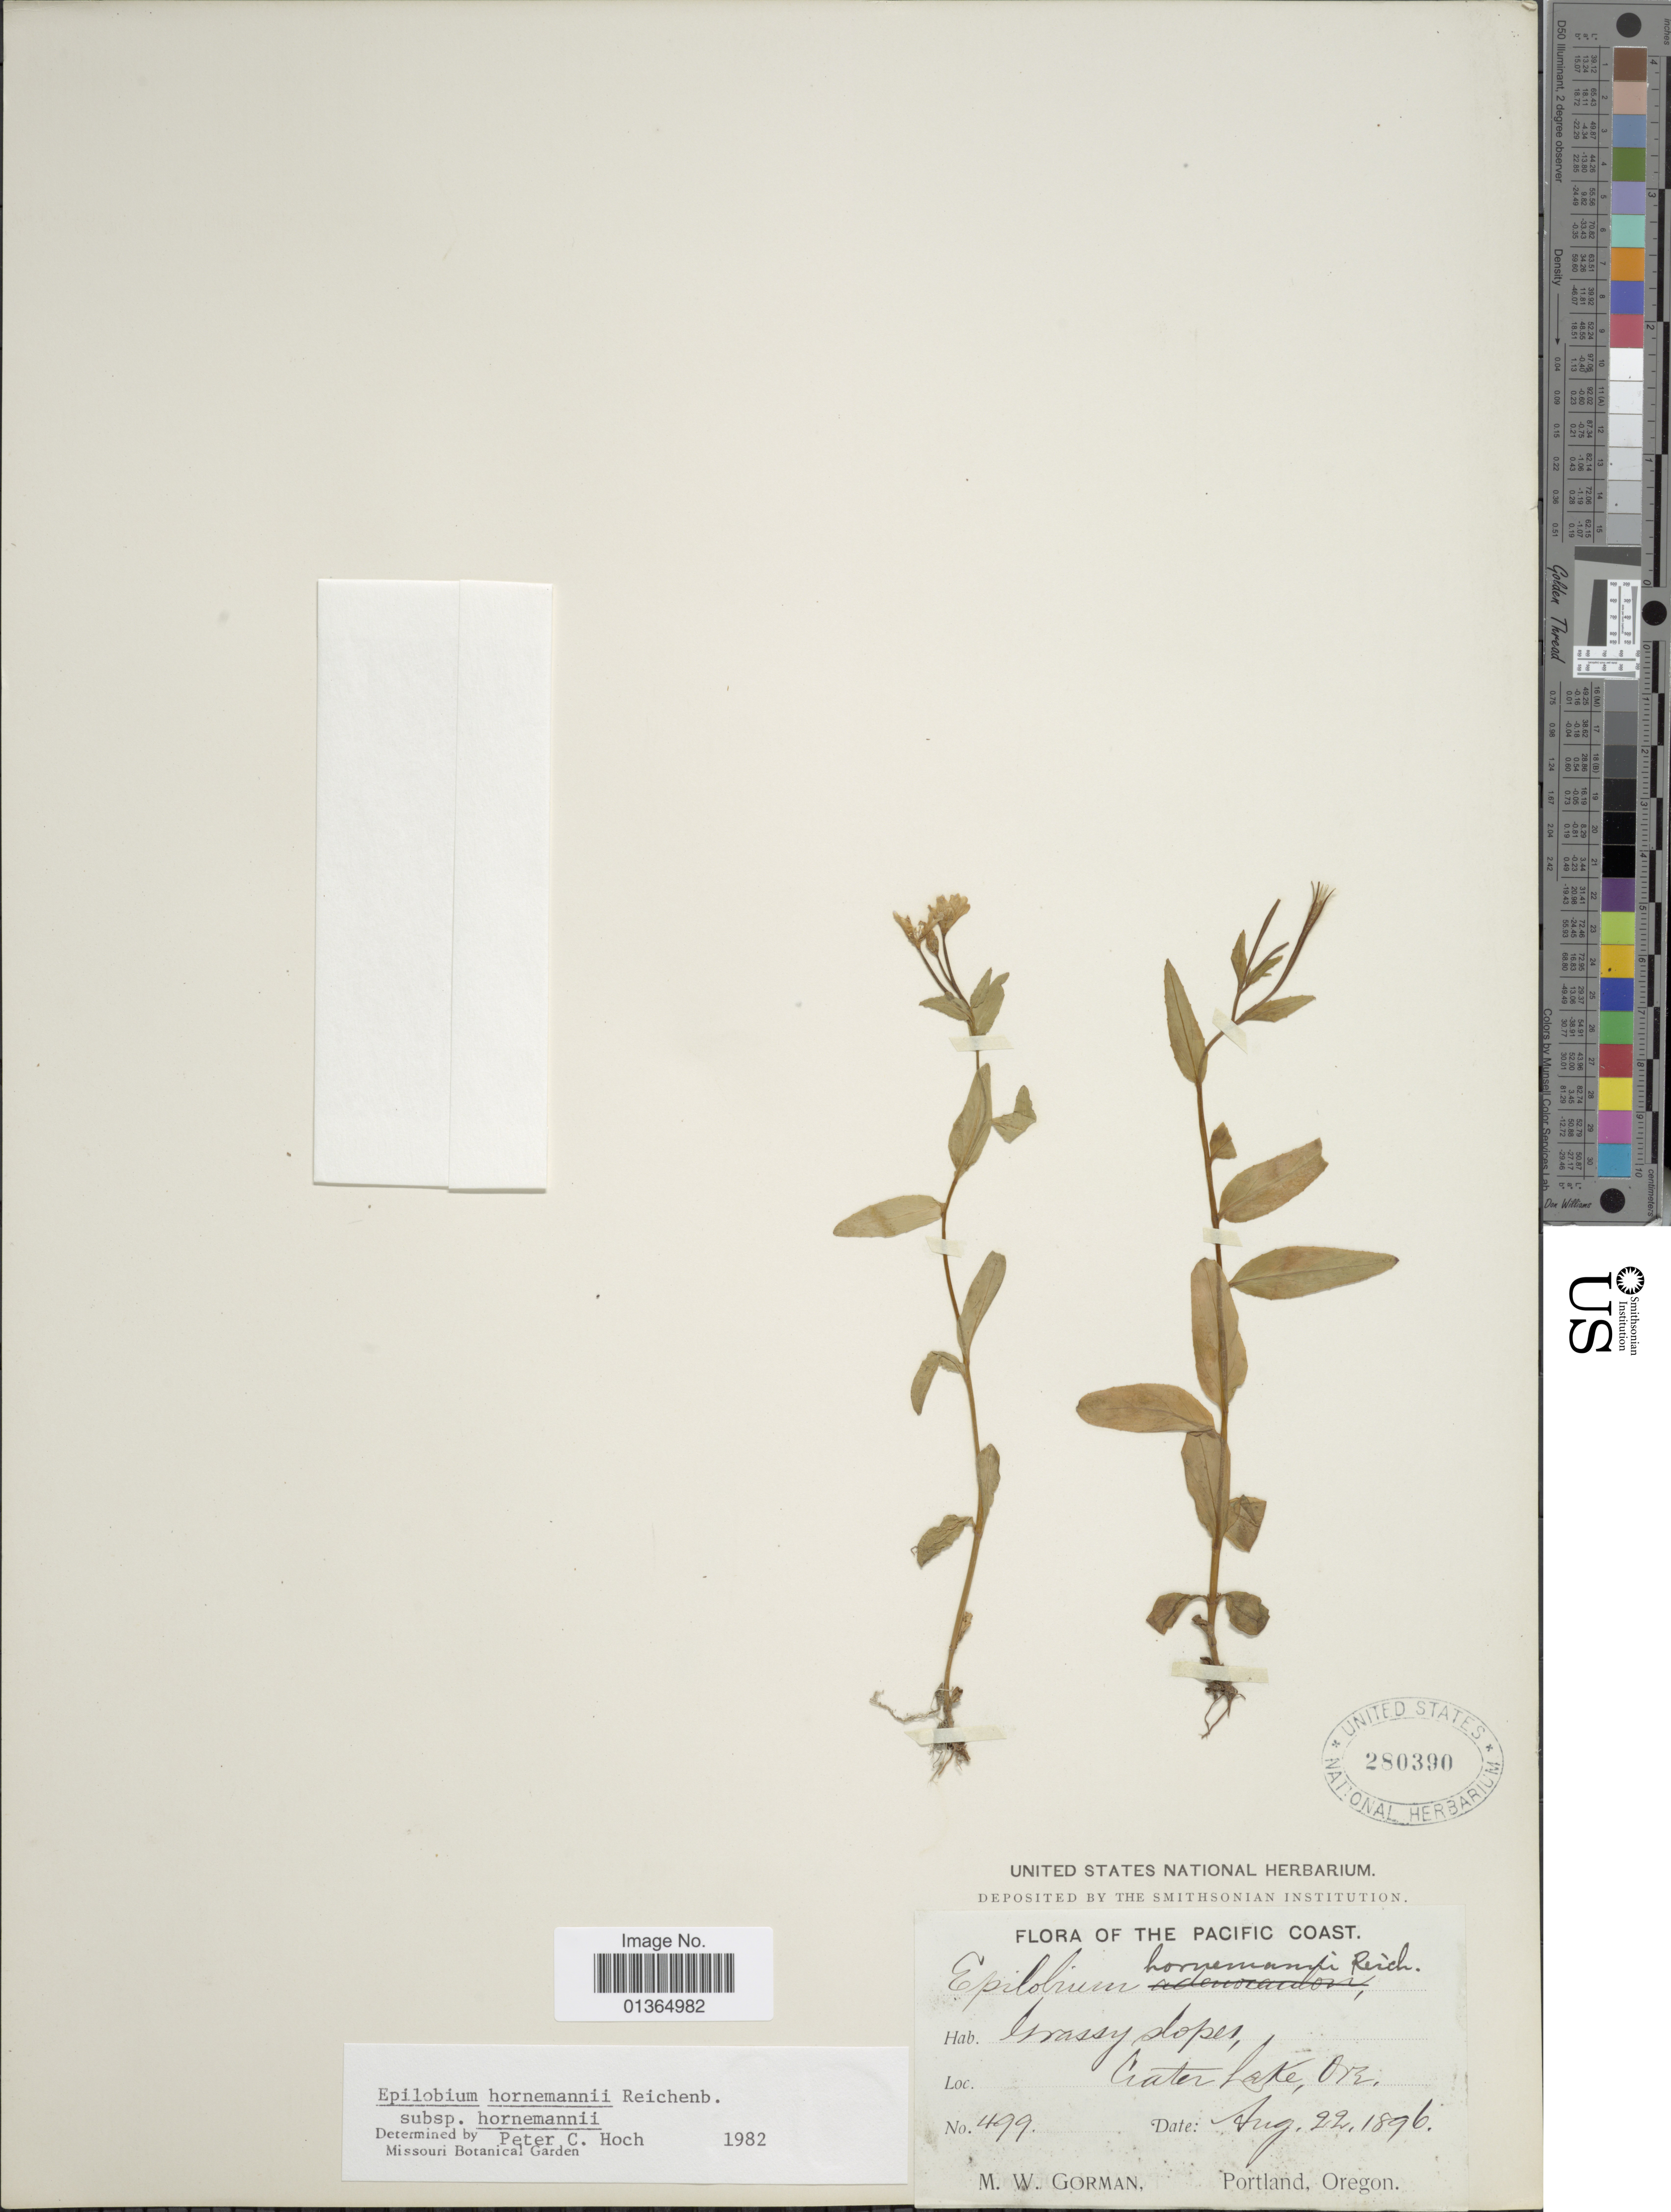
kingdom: Plantae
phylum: Tracheophyta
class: Magnoliopsida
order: Myrtales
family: Onagraceae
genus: Epilobium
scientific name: Epilobium hornemannii subsp. hornemannii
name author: Rchb.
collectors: M. W. Gorman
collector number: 499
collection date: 1896-08-22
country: United States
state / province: Oregon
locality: Pacific Coast. Crater Lake.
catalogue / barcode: US 280390